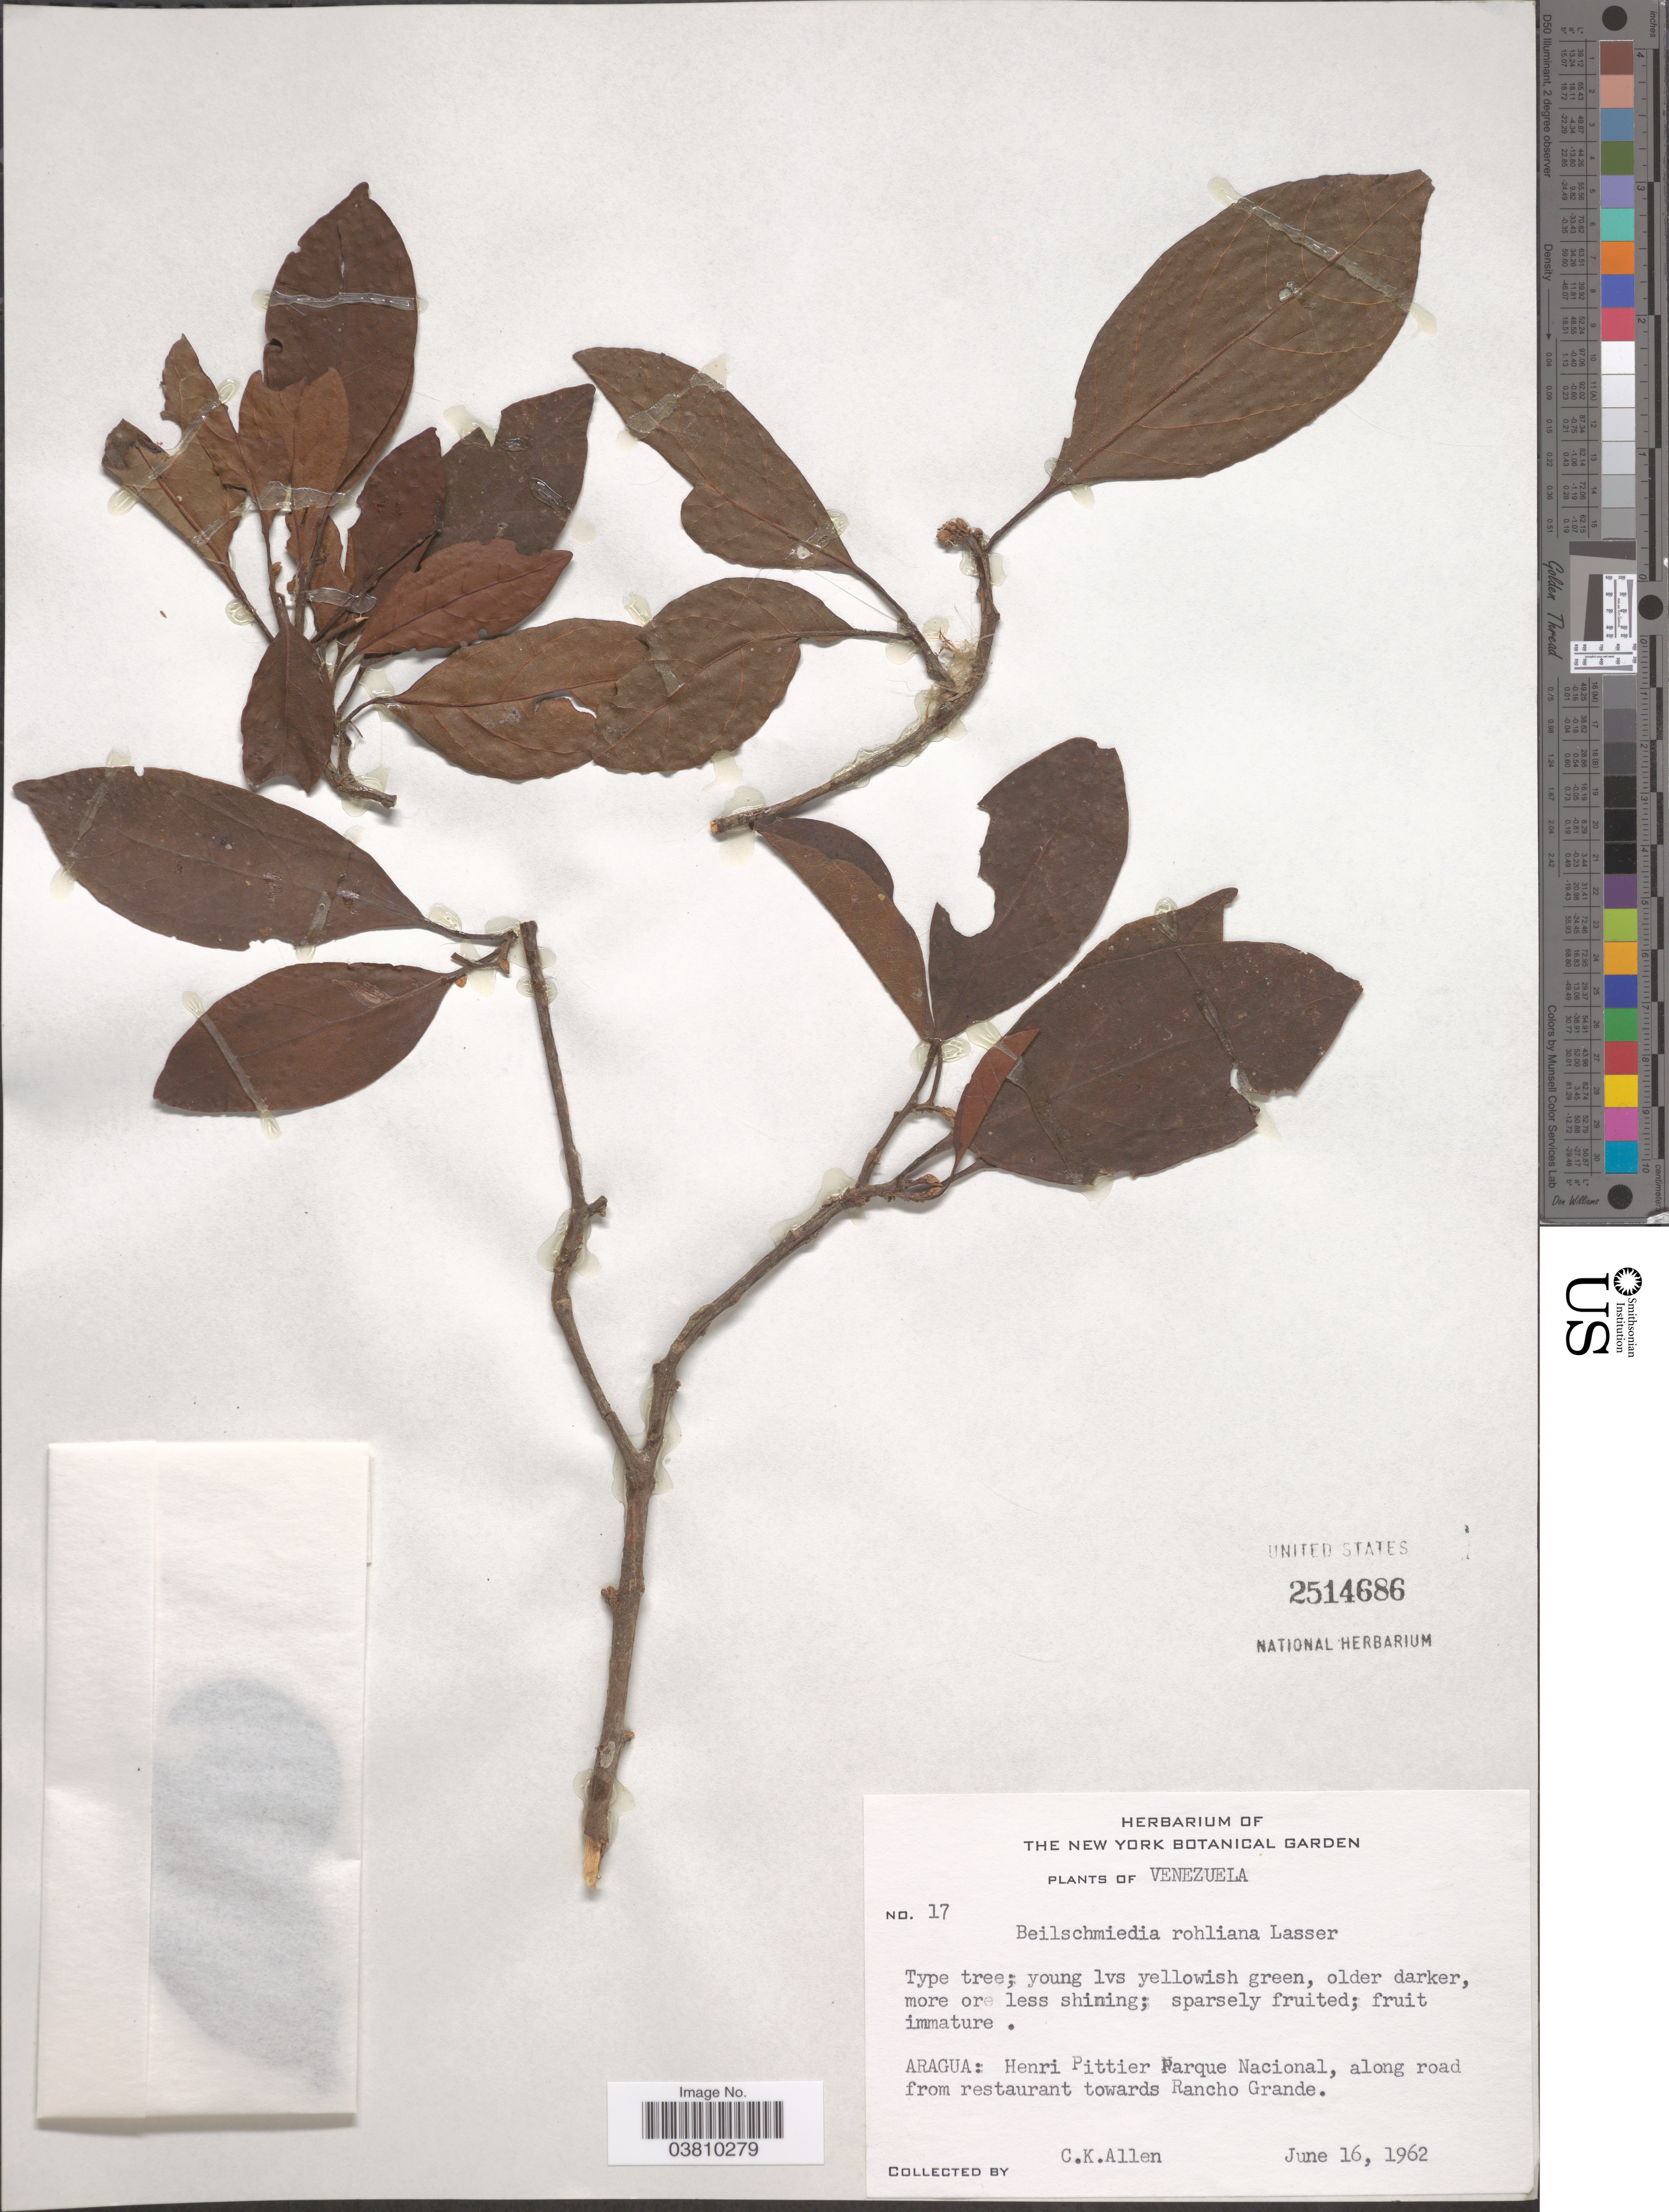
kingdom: Plantae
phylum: Tracheophyta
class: Magnoliopsida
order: Laurales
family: Lauraceae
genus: Beilschmiedia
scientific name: Beilschmiedia roehliana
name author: Lasser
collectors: C. K. Allen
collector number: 17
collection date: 1962-06-16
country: Venezuela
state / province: Aragua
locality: Henri Pittier Parque Nacional, along road from restaurant towards Rancho Grande.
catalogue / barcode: US 2514686